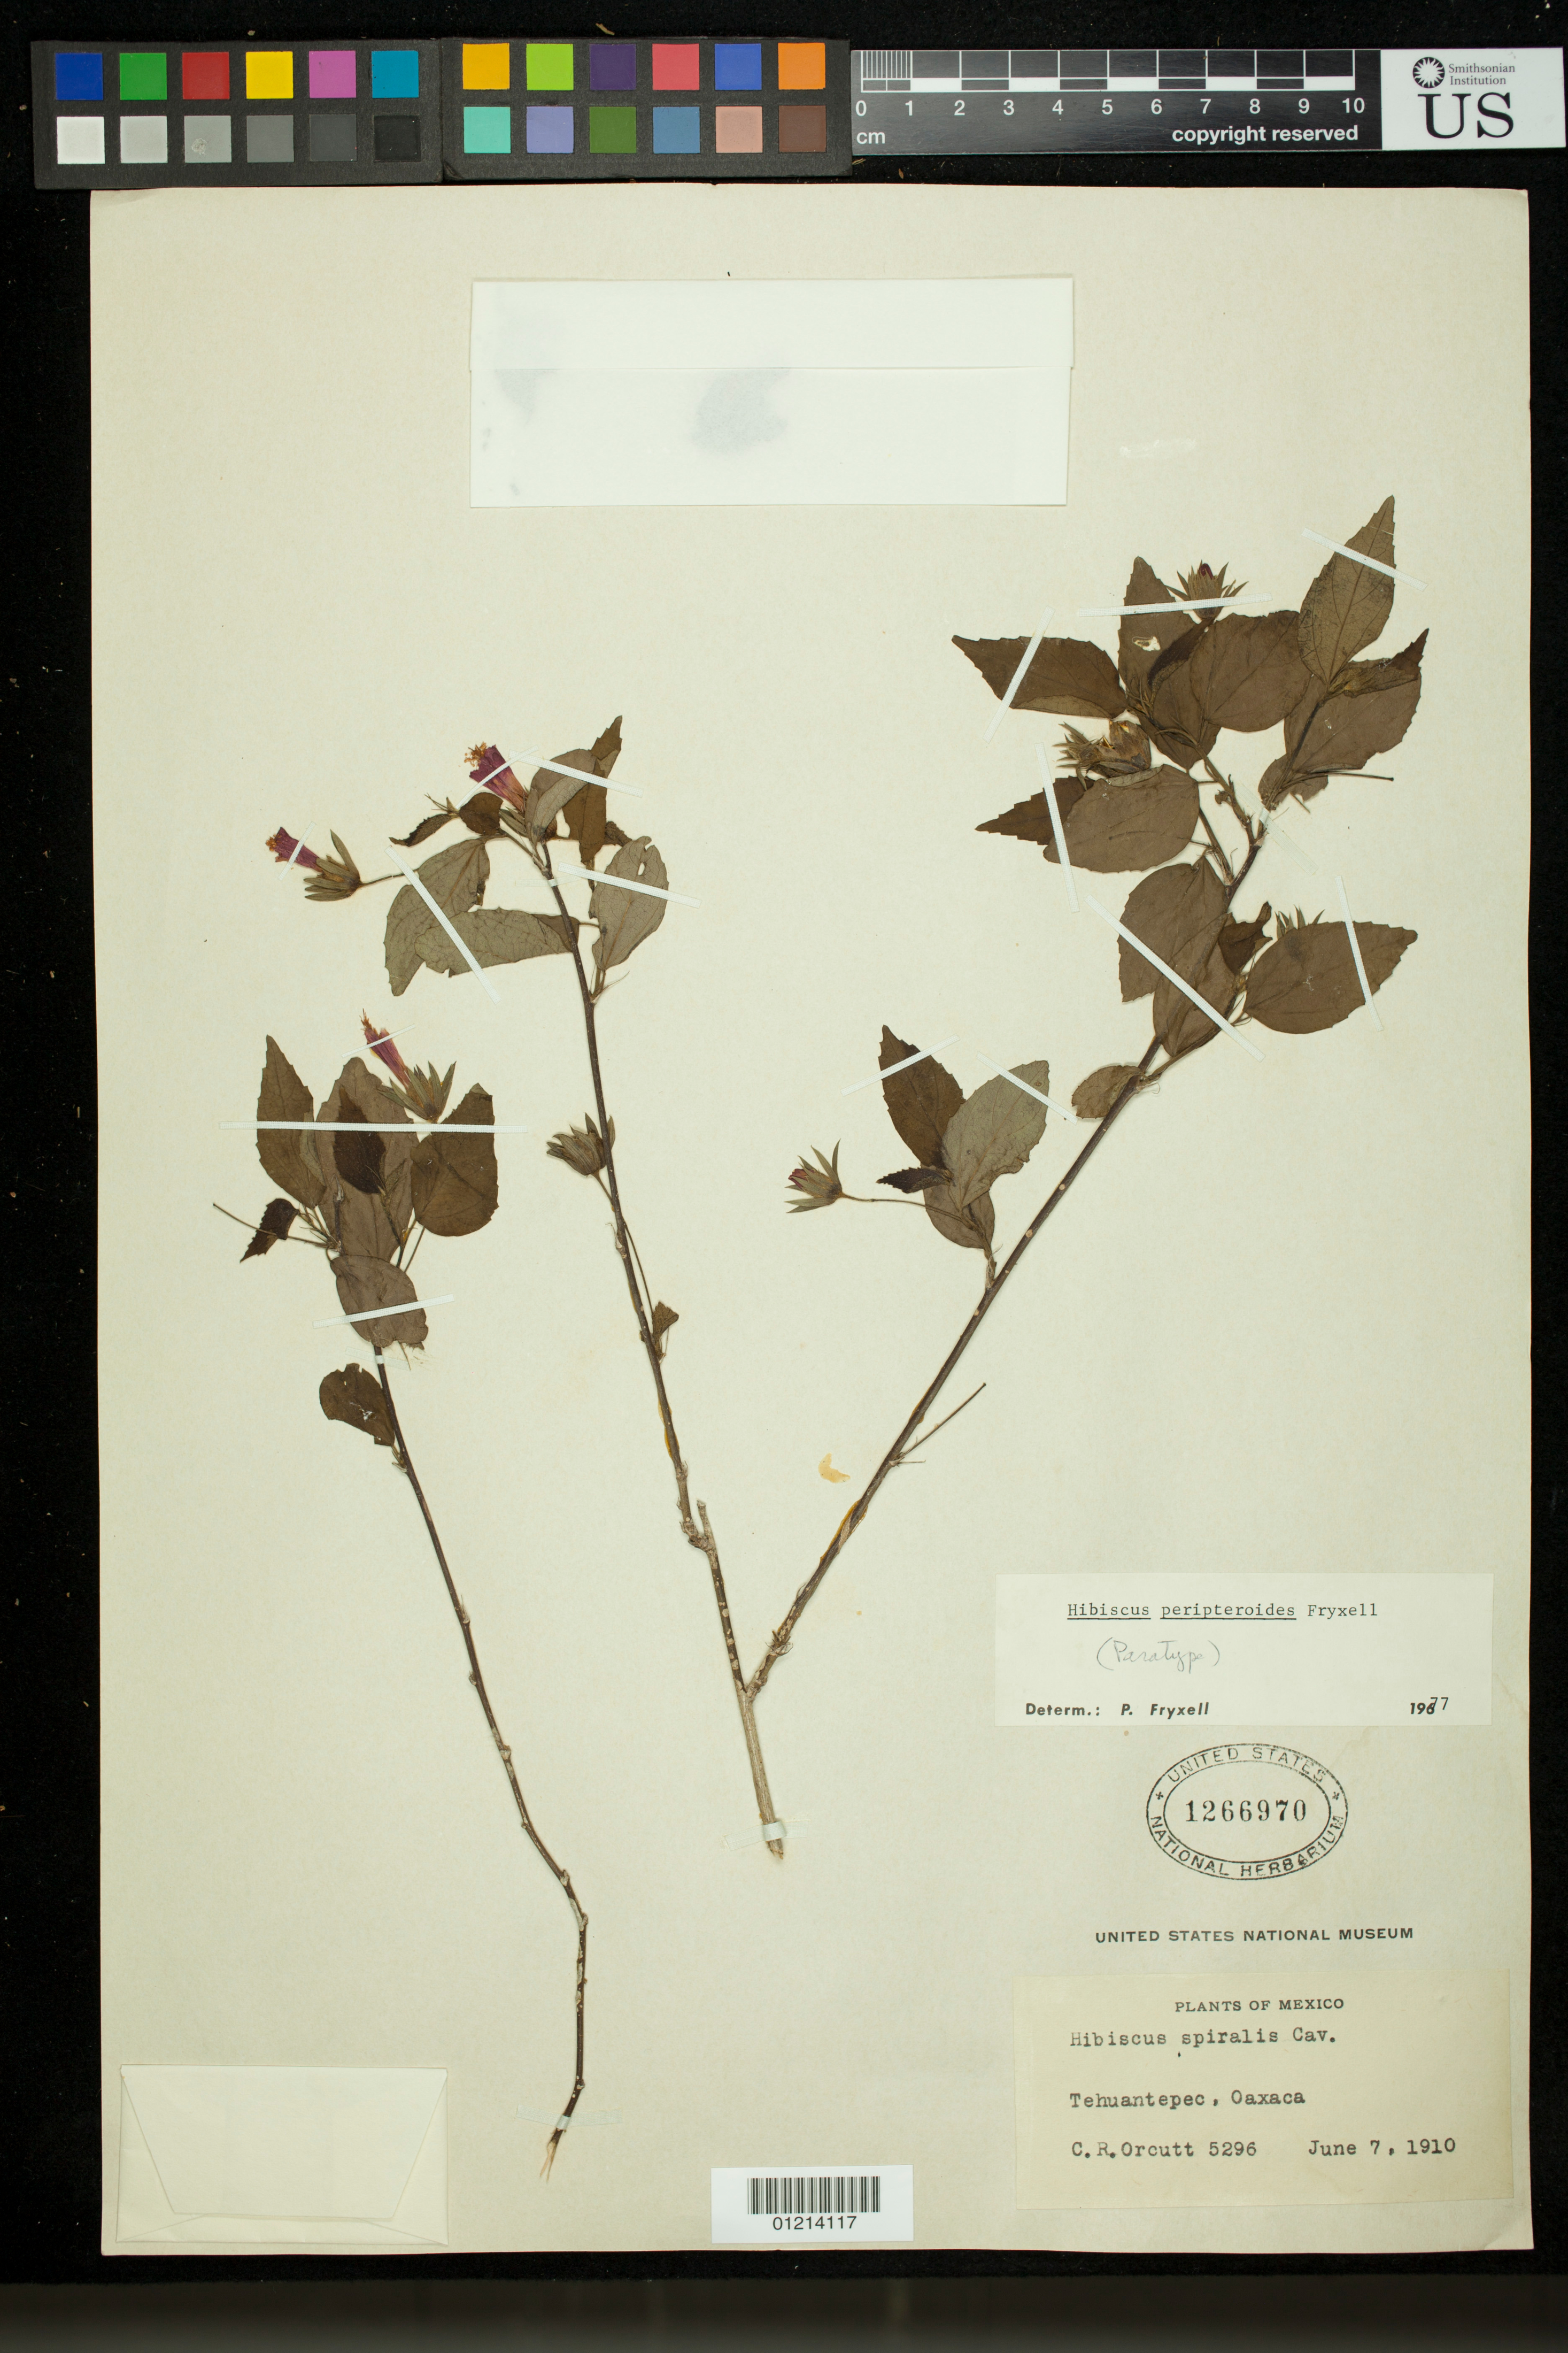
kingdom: Plantae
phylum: Tracheophyta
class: Magnoliopsida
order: Malvales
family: Malvaceae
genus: Hibiscus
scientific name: Hibiscus peripteroides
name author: Fryxell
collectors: C. R. Orcutt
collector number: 5296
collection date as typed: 06 Jul 1910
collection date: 1910-07-06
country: Mexico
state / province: Oaxaca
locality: Tehuantepec, Oaxaca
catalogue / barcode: US 1266970